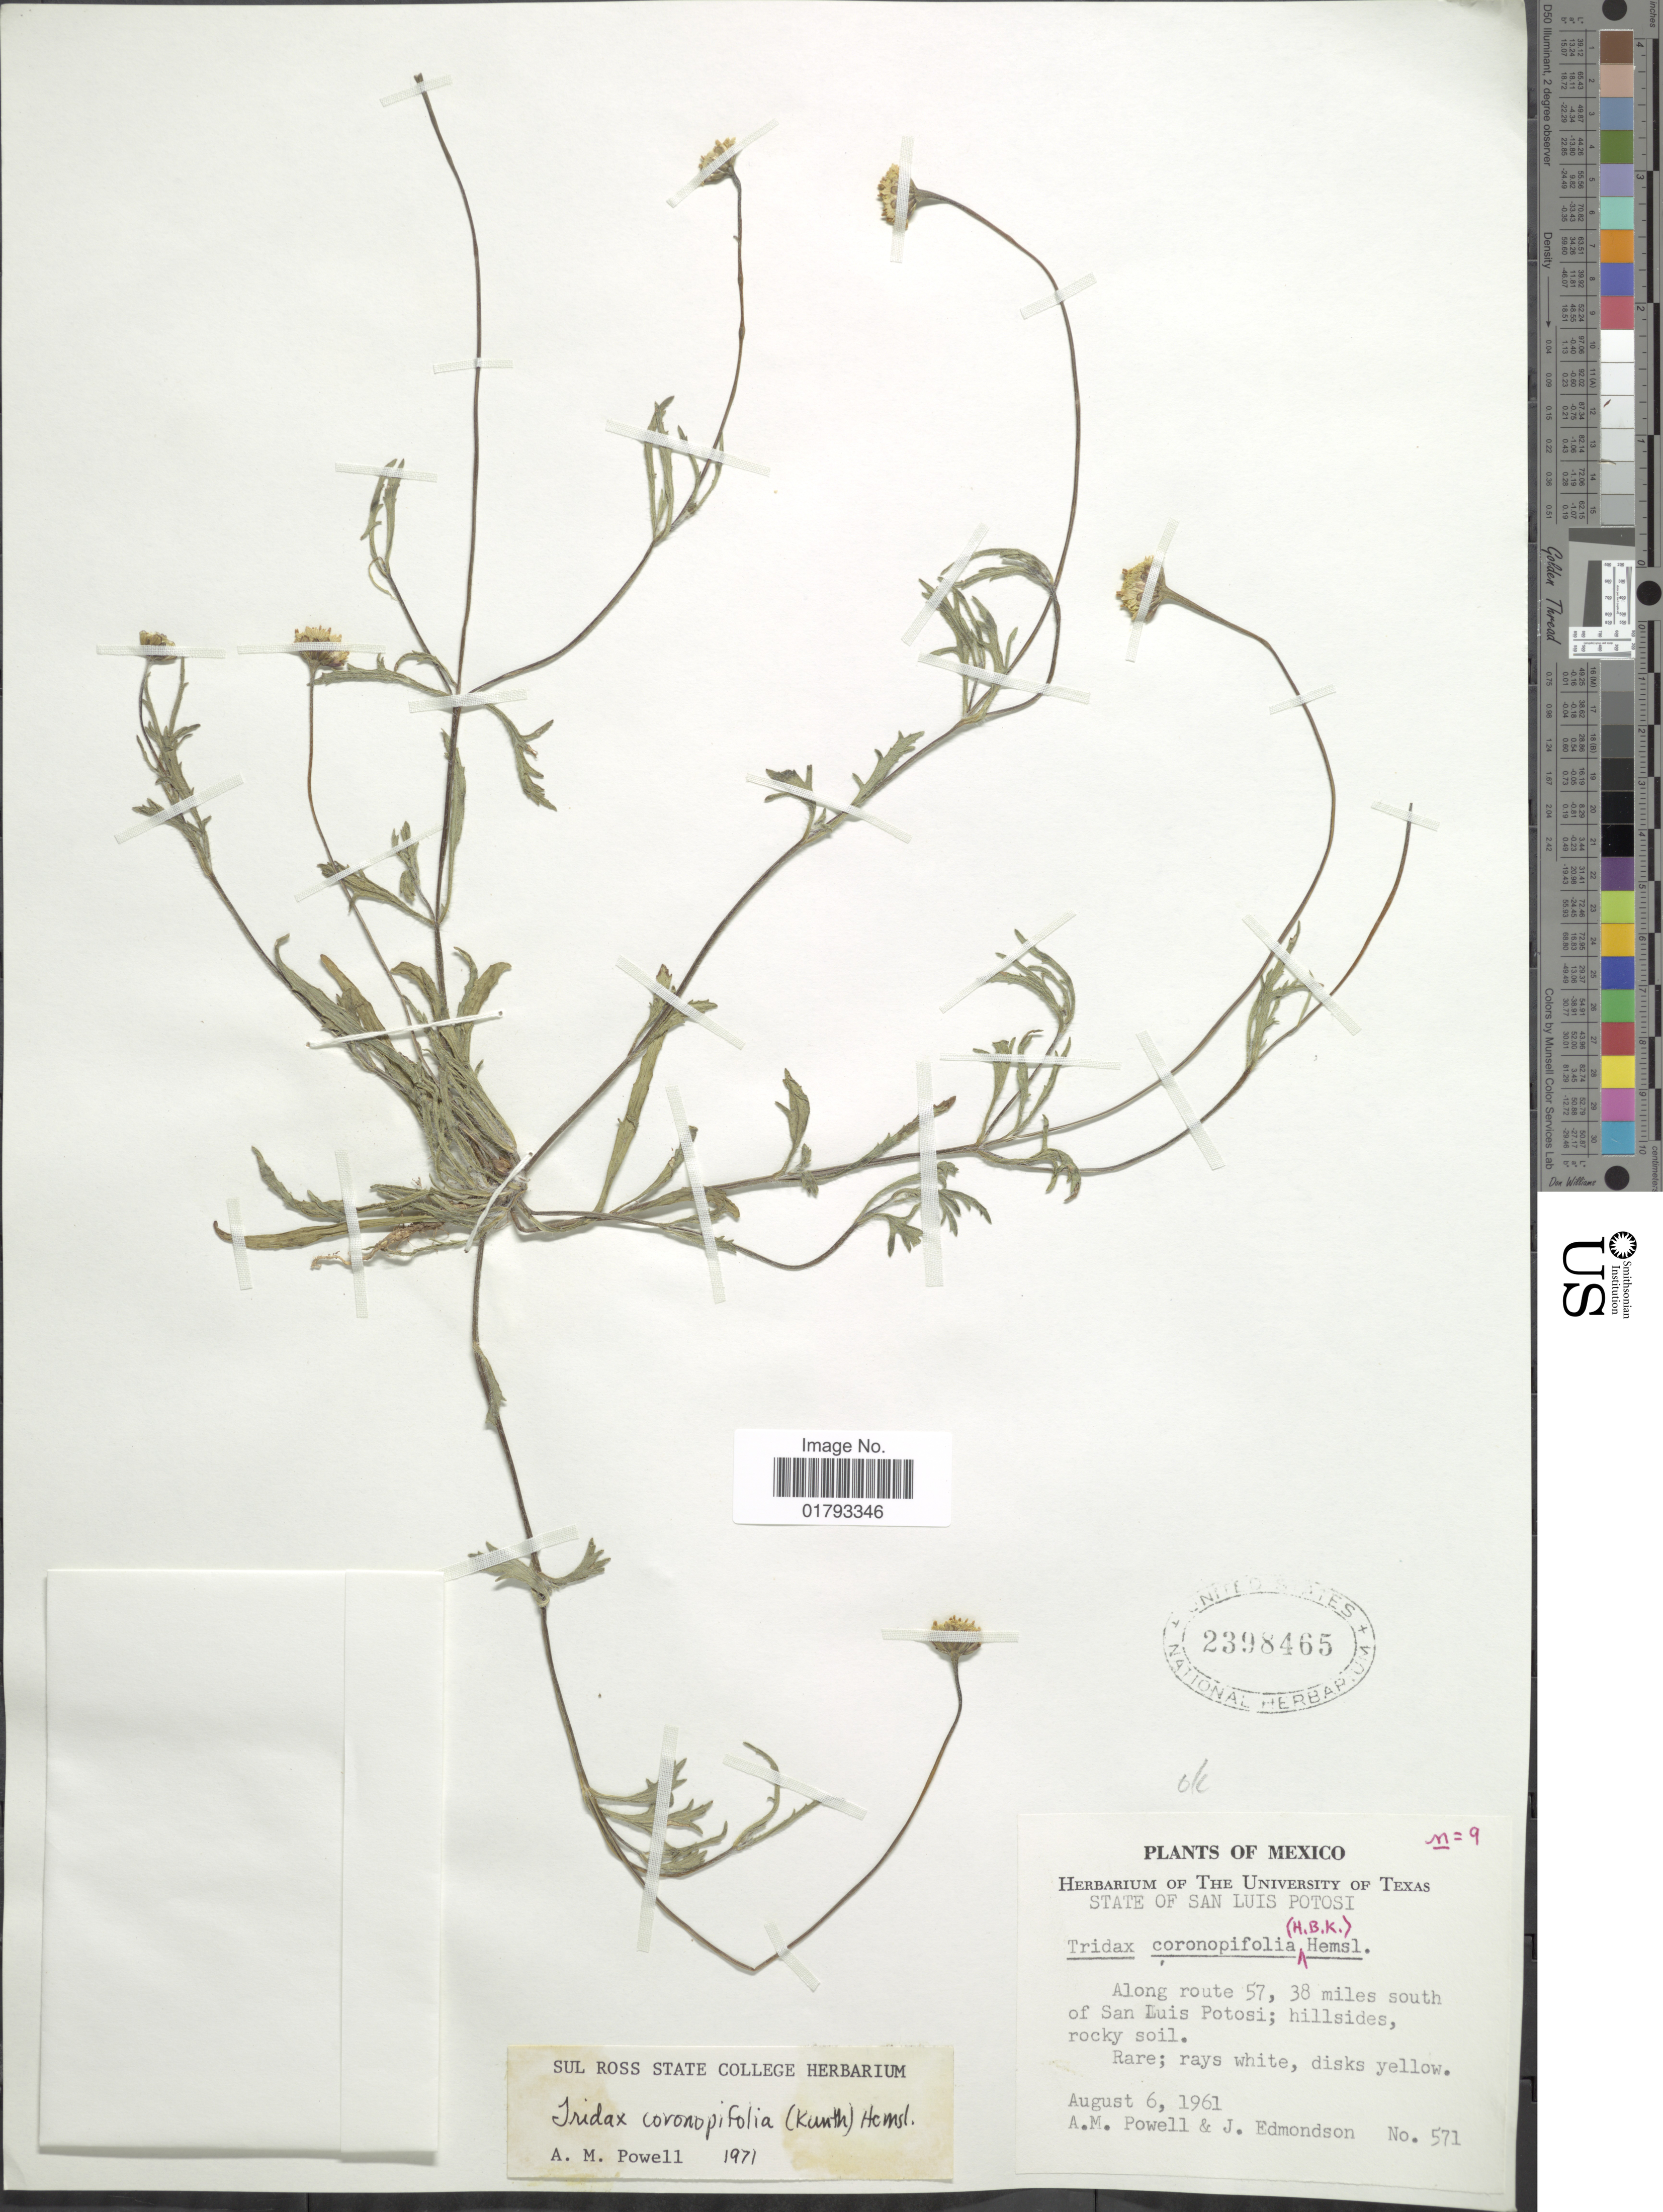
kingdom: Plantae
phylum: Tracheophyta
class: Magnoliopsida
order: Asterales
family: Asteraceae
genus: Tridax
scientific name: Tridax coronopifolia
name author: (Kunth) Hemsl.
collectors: A. M. Powell & J. Edmondson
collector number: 571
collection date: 1961-08-06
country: Mexico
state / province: San Luis Potosí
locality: State of San Luis Potosi. Along route 57, 38 miles south of San Luis Potosi.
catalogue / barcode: US 2398465